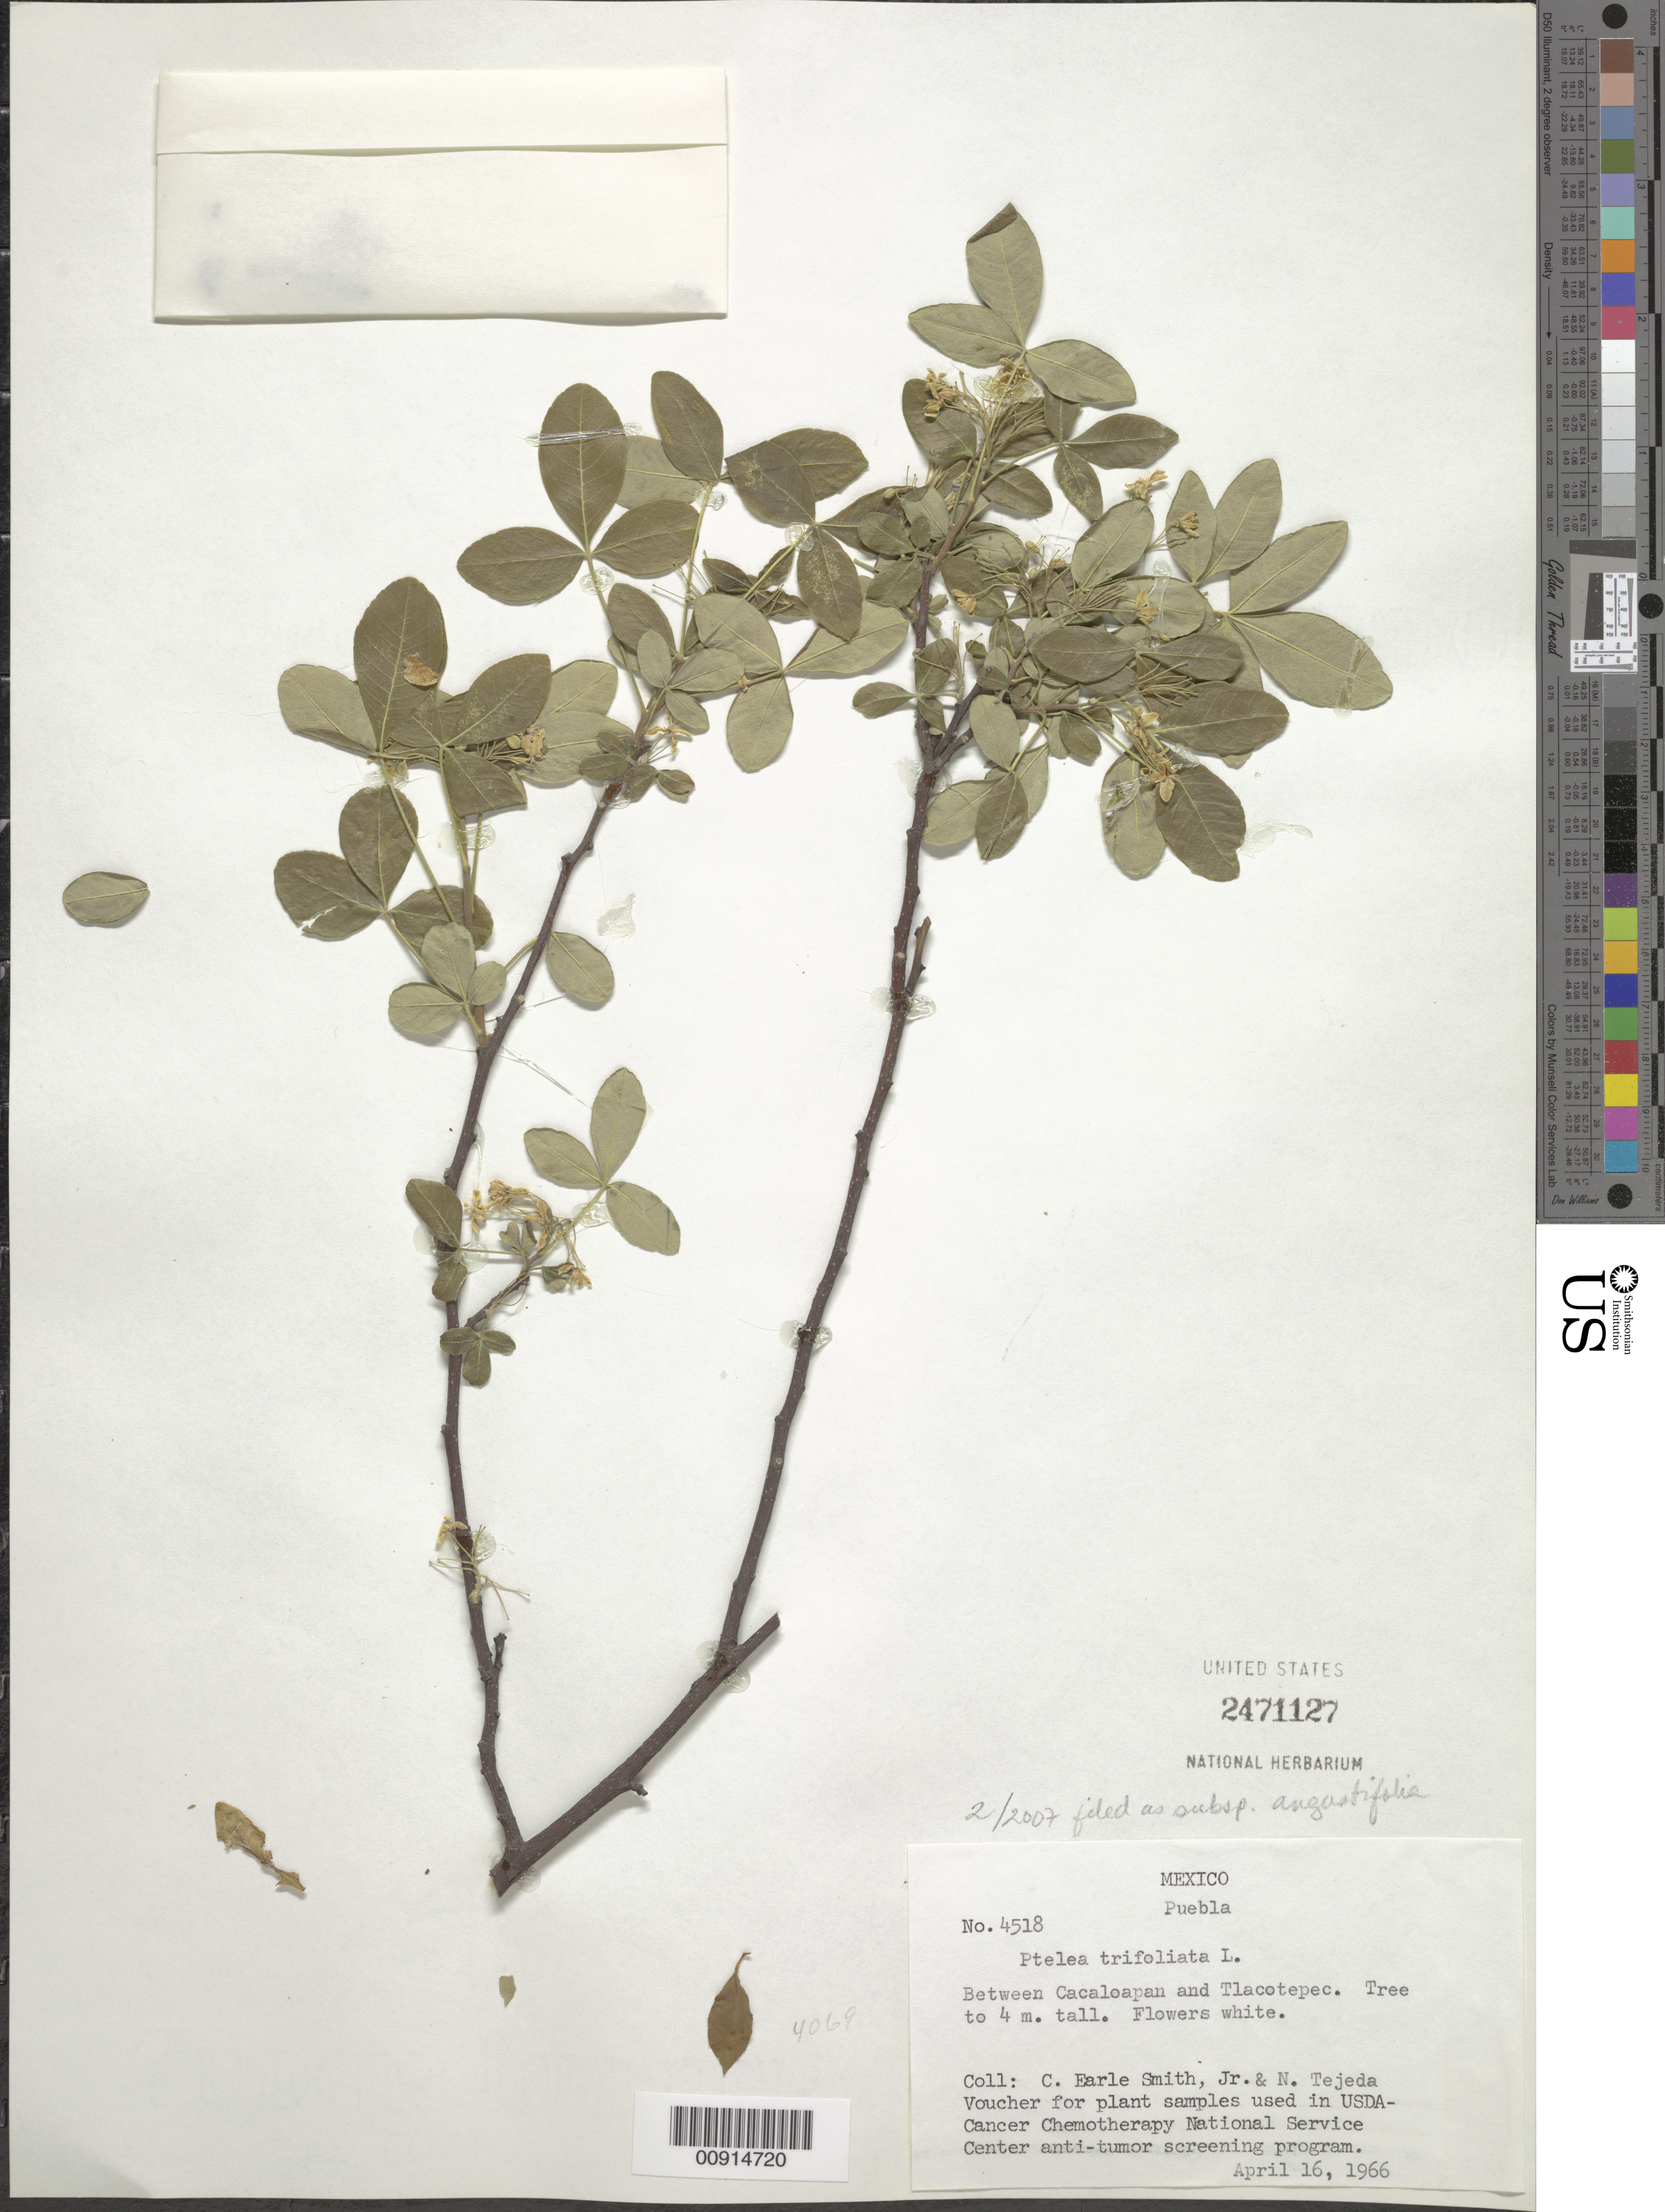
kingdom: Plantae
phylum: Tracheophyta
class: Magnoliopsida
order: Sapindales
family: Rutaceae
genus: Ptelea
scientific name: Ptelea trifoliata subsp. angustifolia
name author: (Benth.) V. L. Bailey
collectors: C. E. Smith Jr. & N. Tejeda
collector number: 4518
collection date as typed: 16 Apr 1966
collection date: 1966-04-16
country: Mexico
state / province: Puebla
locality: Puebla: Between Cacaloapan and Tlacotepec.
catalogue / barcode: US 2471127